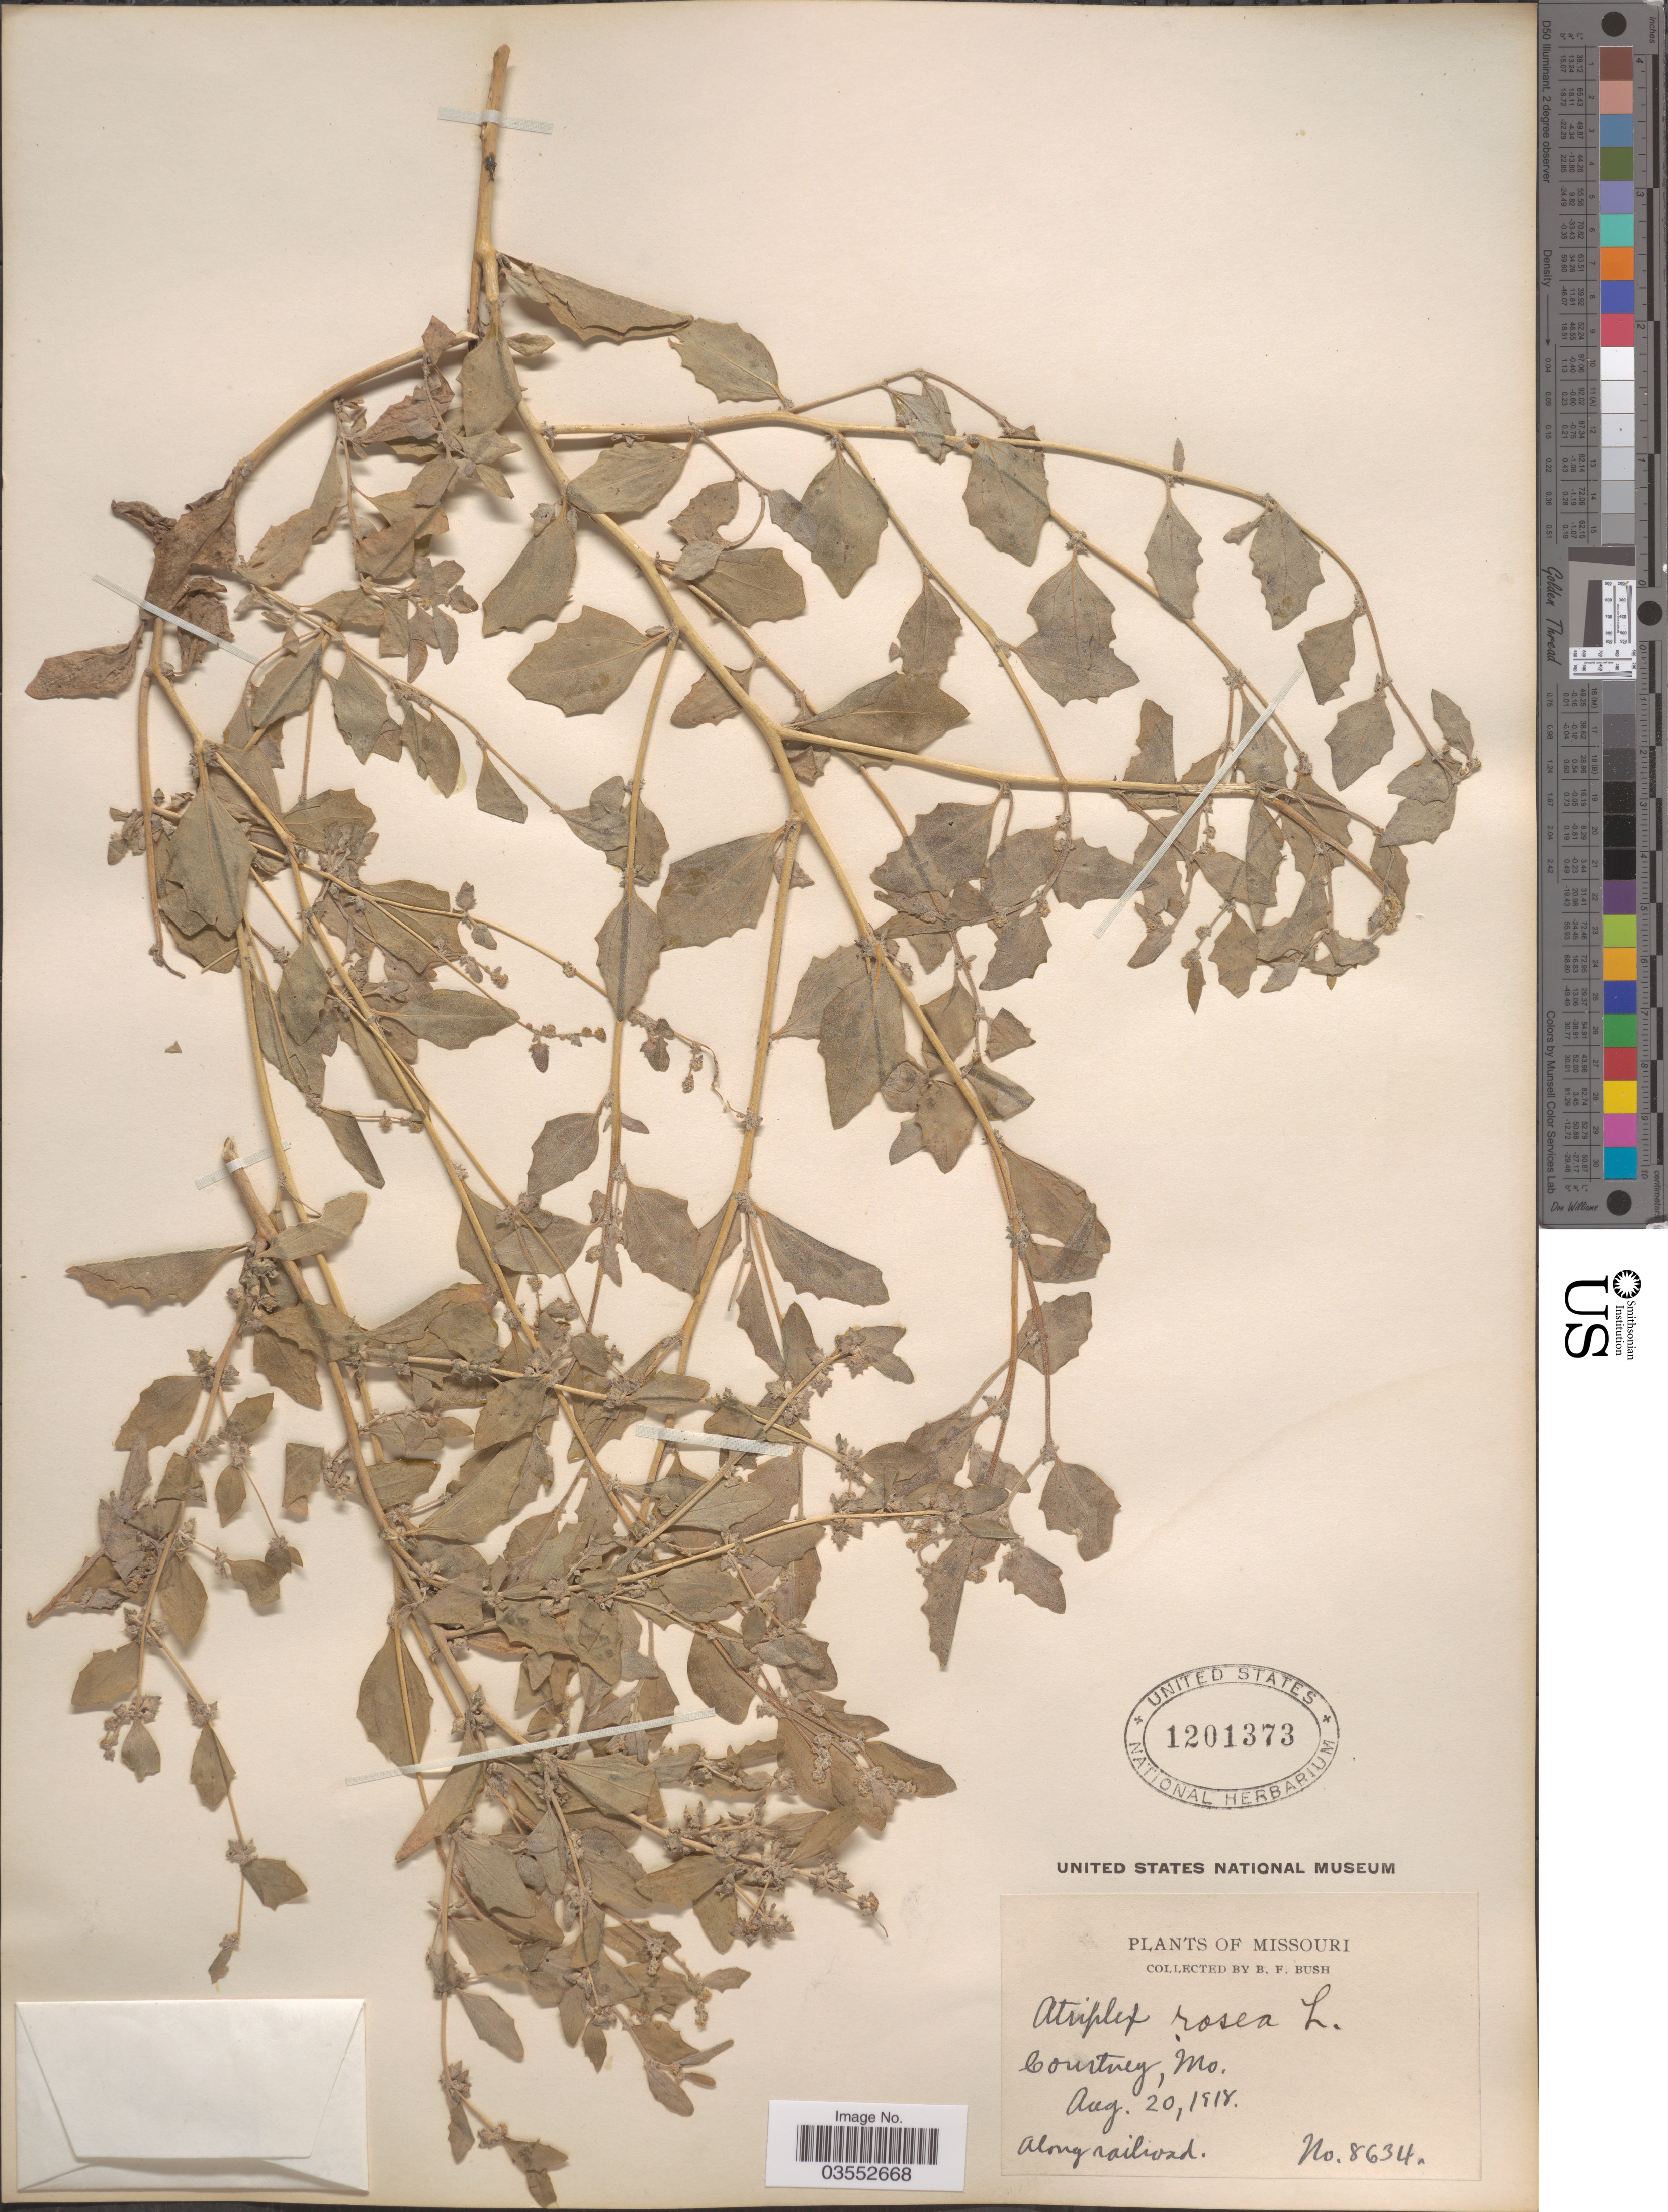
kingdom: Plantae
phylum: Tracheophyta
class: Magnoliopsida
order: Caryophyllales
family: Amaranthaceae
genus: Atriplex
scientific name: Atriplex rosea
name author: L.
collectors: B. F. Bush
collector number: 8634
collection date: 1918-08-20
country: United States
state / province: Missouri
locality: Courtney.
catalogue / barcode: US 1201373